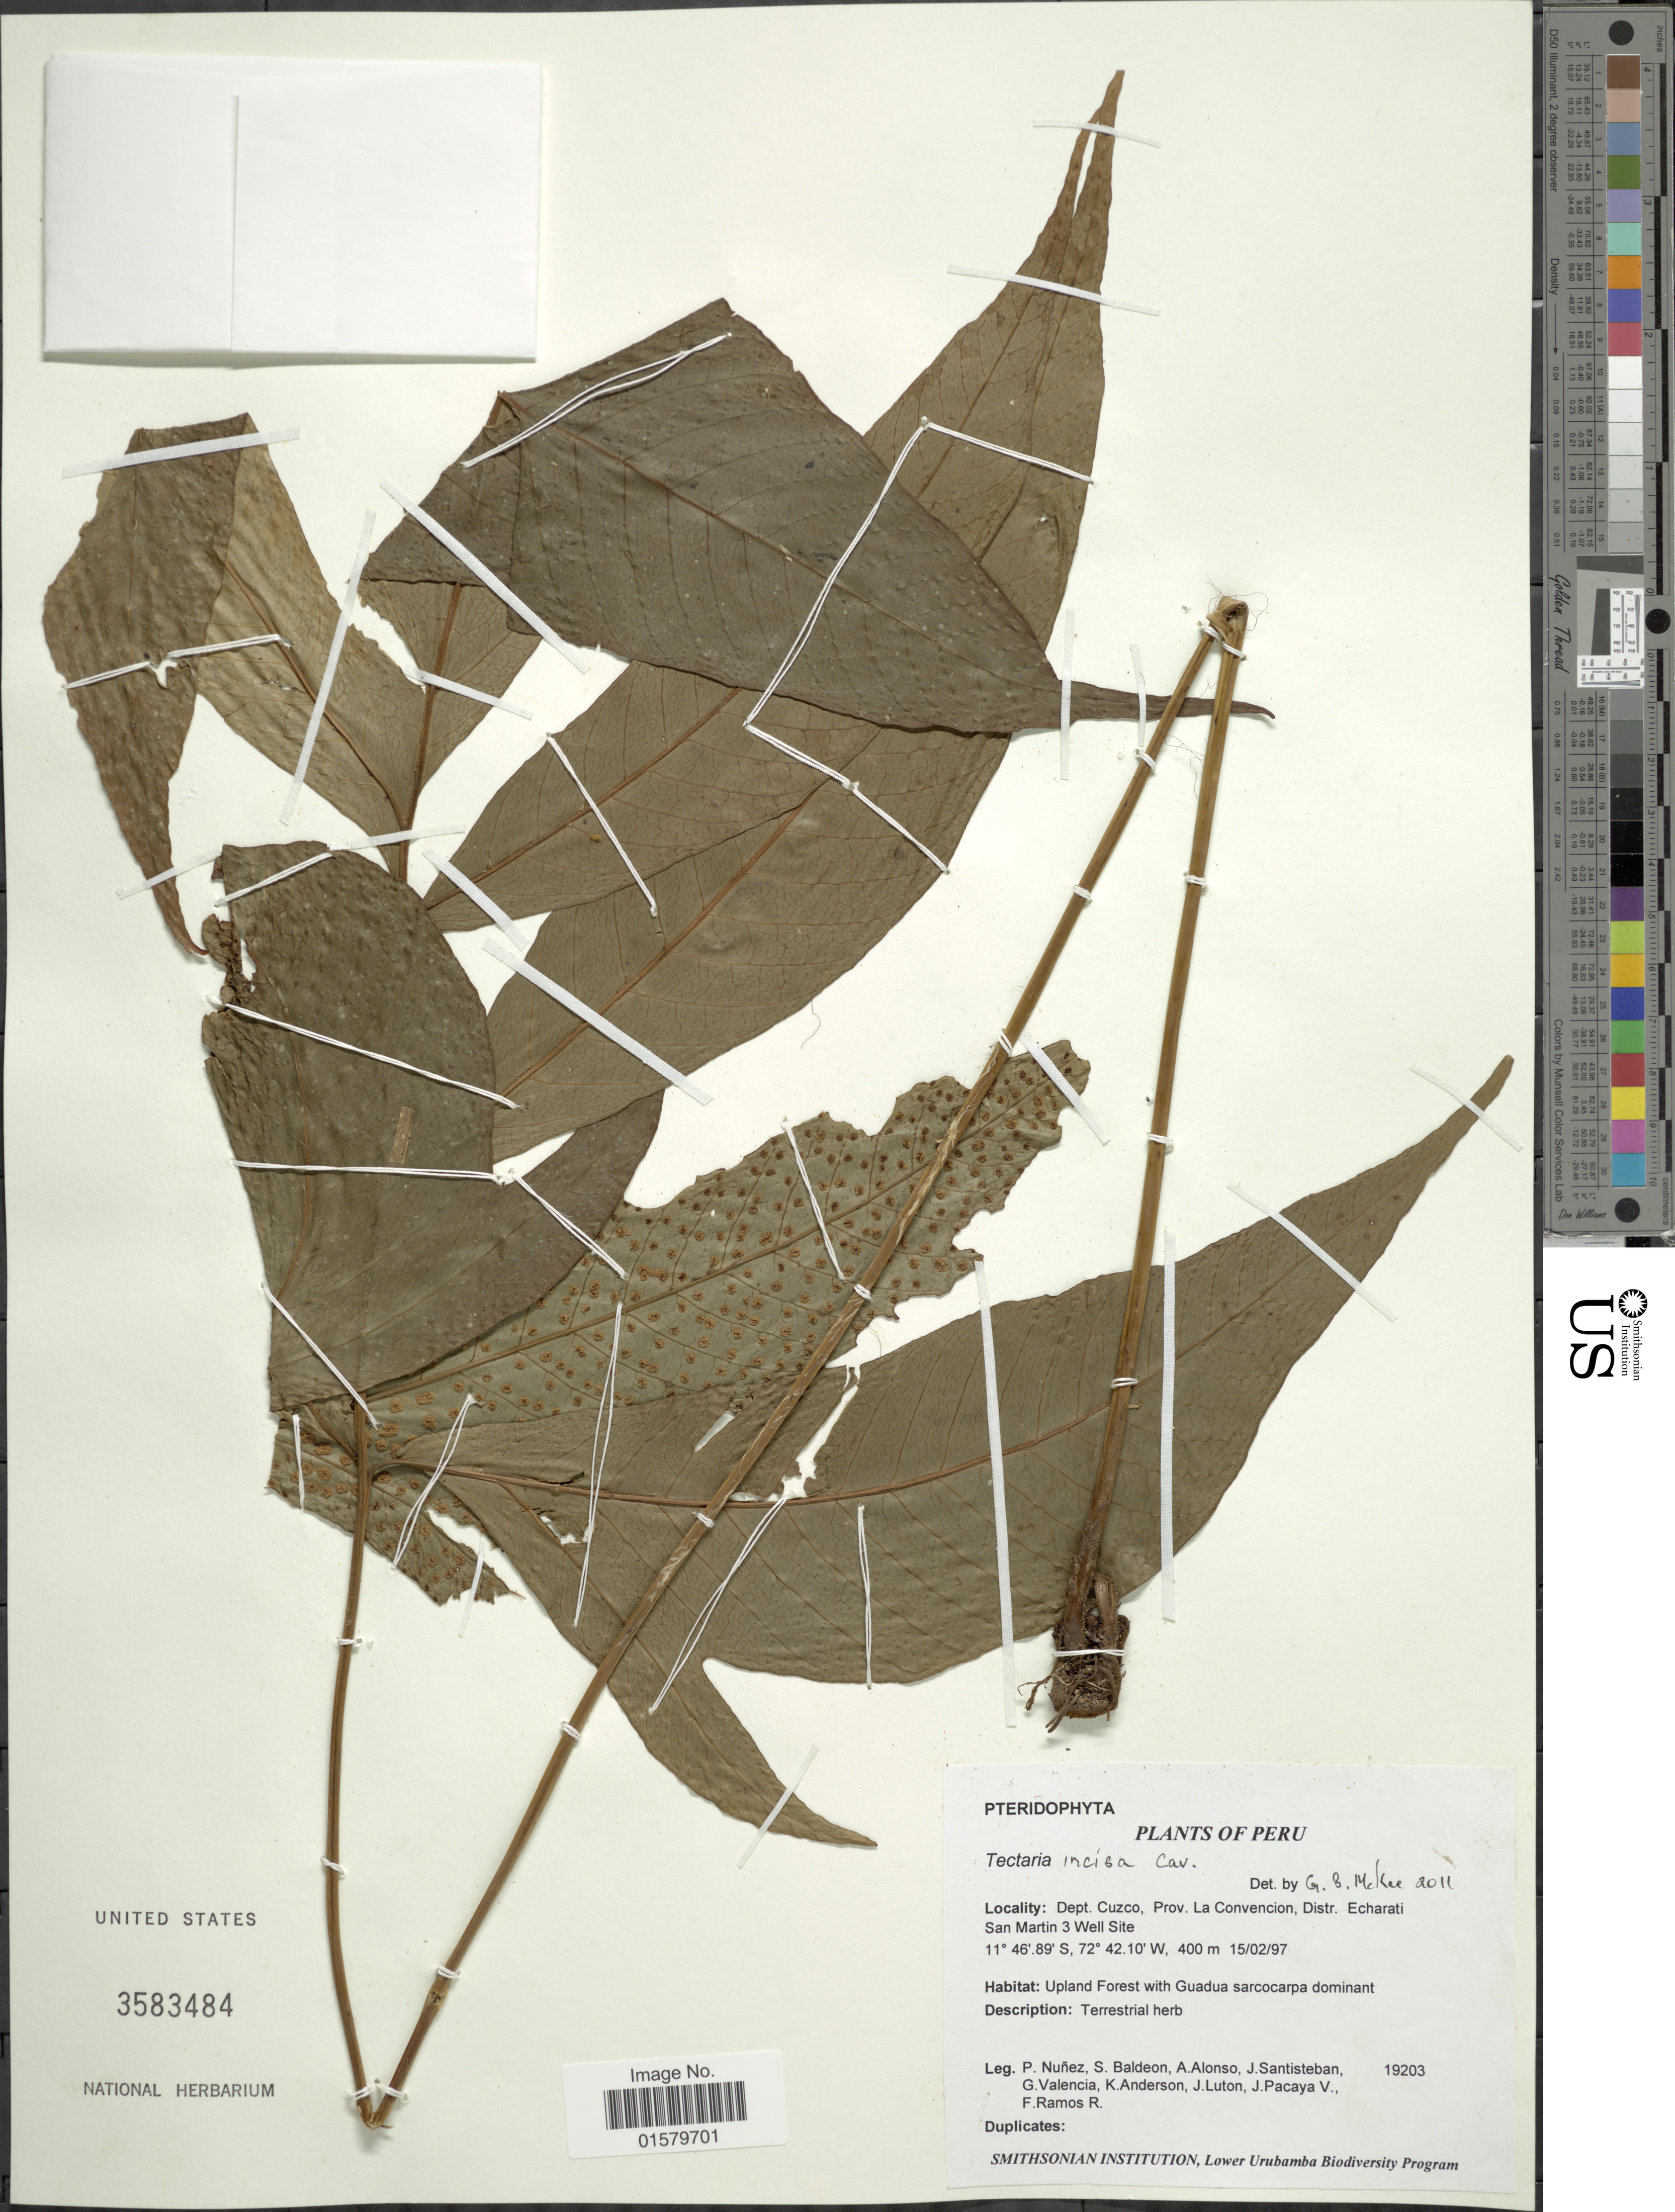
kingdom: Plantae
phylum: Tracheophyta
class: Polypodiopsida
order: Polypodiales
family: Tectariaceae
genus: Tectaria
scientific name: Tectaria incisa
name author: Cav.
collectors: P. Nuñez V., S. Baldeon, A. Alonso, J. Santisteban & et al.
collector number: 19203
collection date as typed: Transcribed d/m/y: 15/2/97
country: Peru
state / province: Cusco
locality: Prov. La Conbencion, Distr. Echarati San Martin 3 Well Site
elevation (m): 400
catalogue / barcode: US 3583484